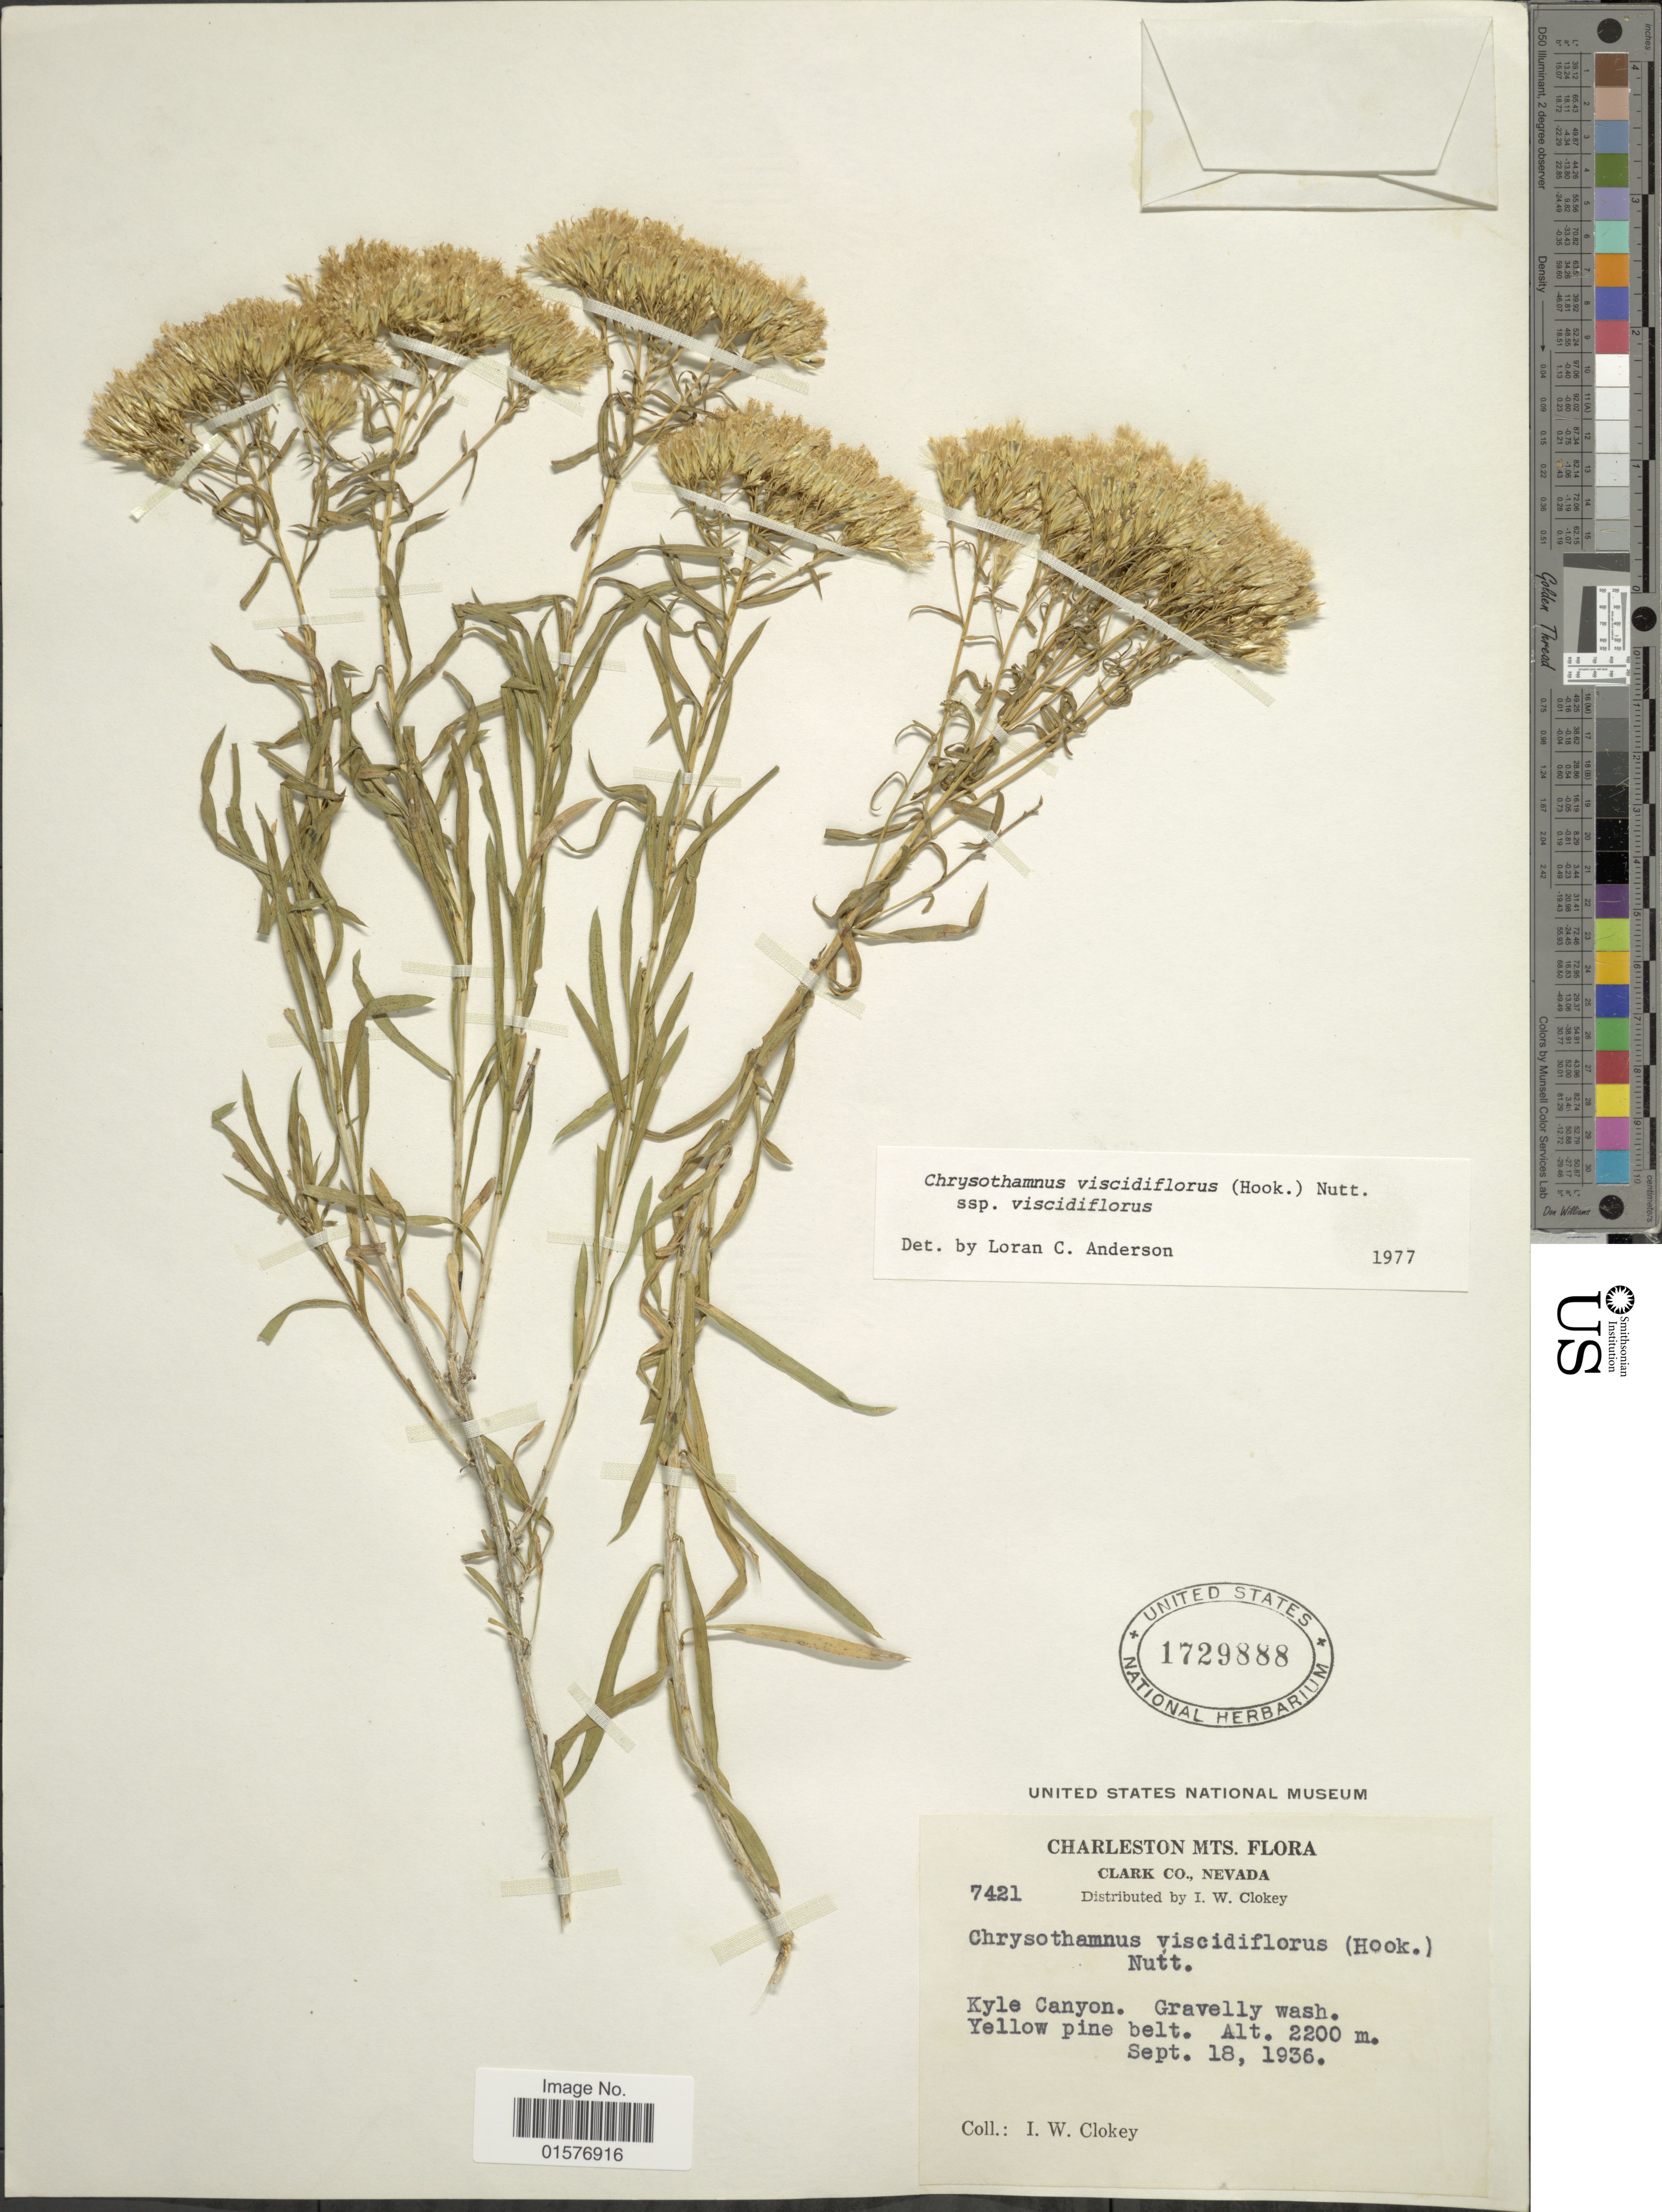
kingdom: Plantae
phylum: Tracheophyta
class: Magnoliopsida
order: Asterales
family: Asteraceae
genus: Chrysothamnus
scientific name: Chrysothamnus viscidiflorus subsp. viscidiflorus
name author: (Hook.) Nutt.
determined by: Urbatsch, Lowell E., Curator (LSU), Louisiana State University (UNITED STATES)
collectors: I. W. Clokey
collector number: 7421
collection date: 1936-09-18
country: United States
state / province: Nevada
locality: Clark Co., Nevada, Kyle Canyon, Gravelly wash, Yellow pine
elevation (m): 2200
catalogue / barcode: US 1729888